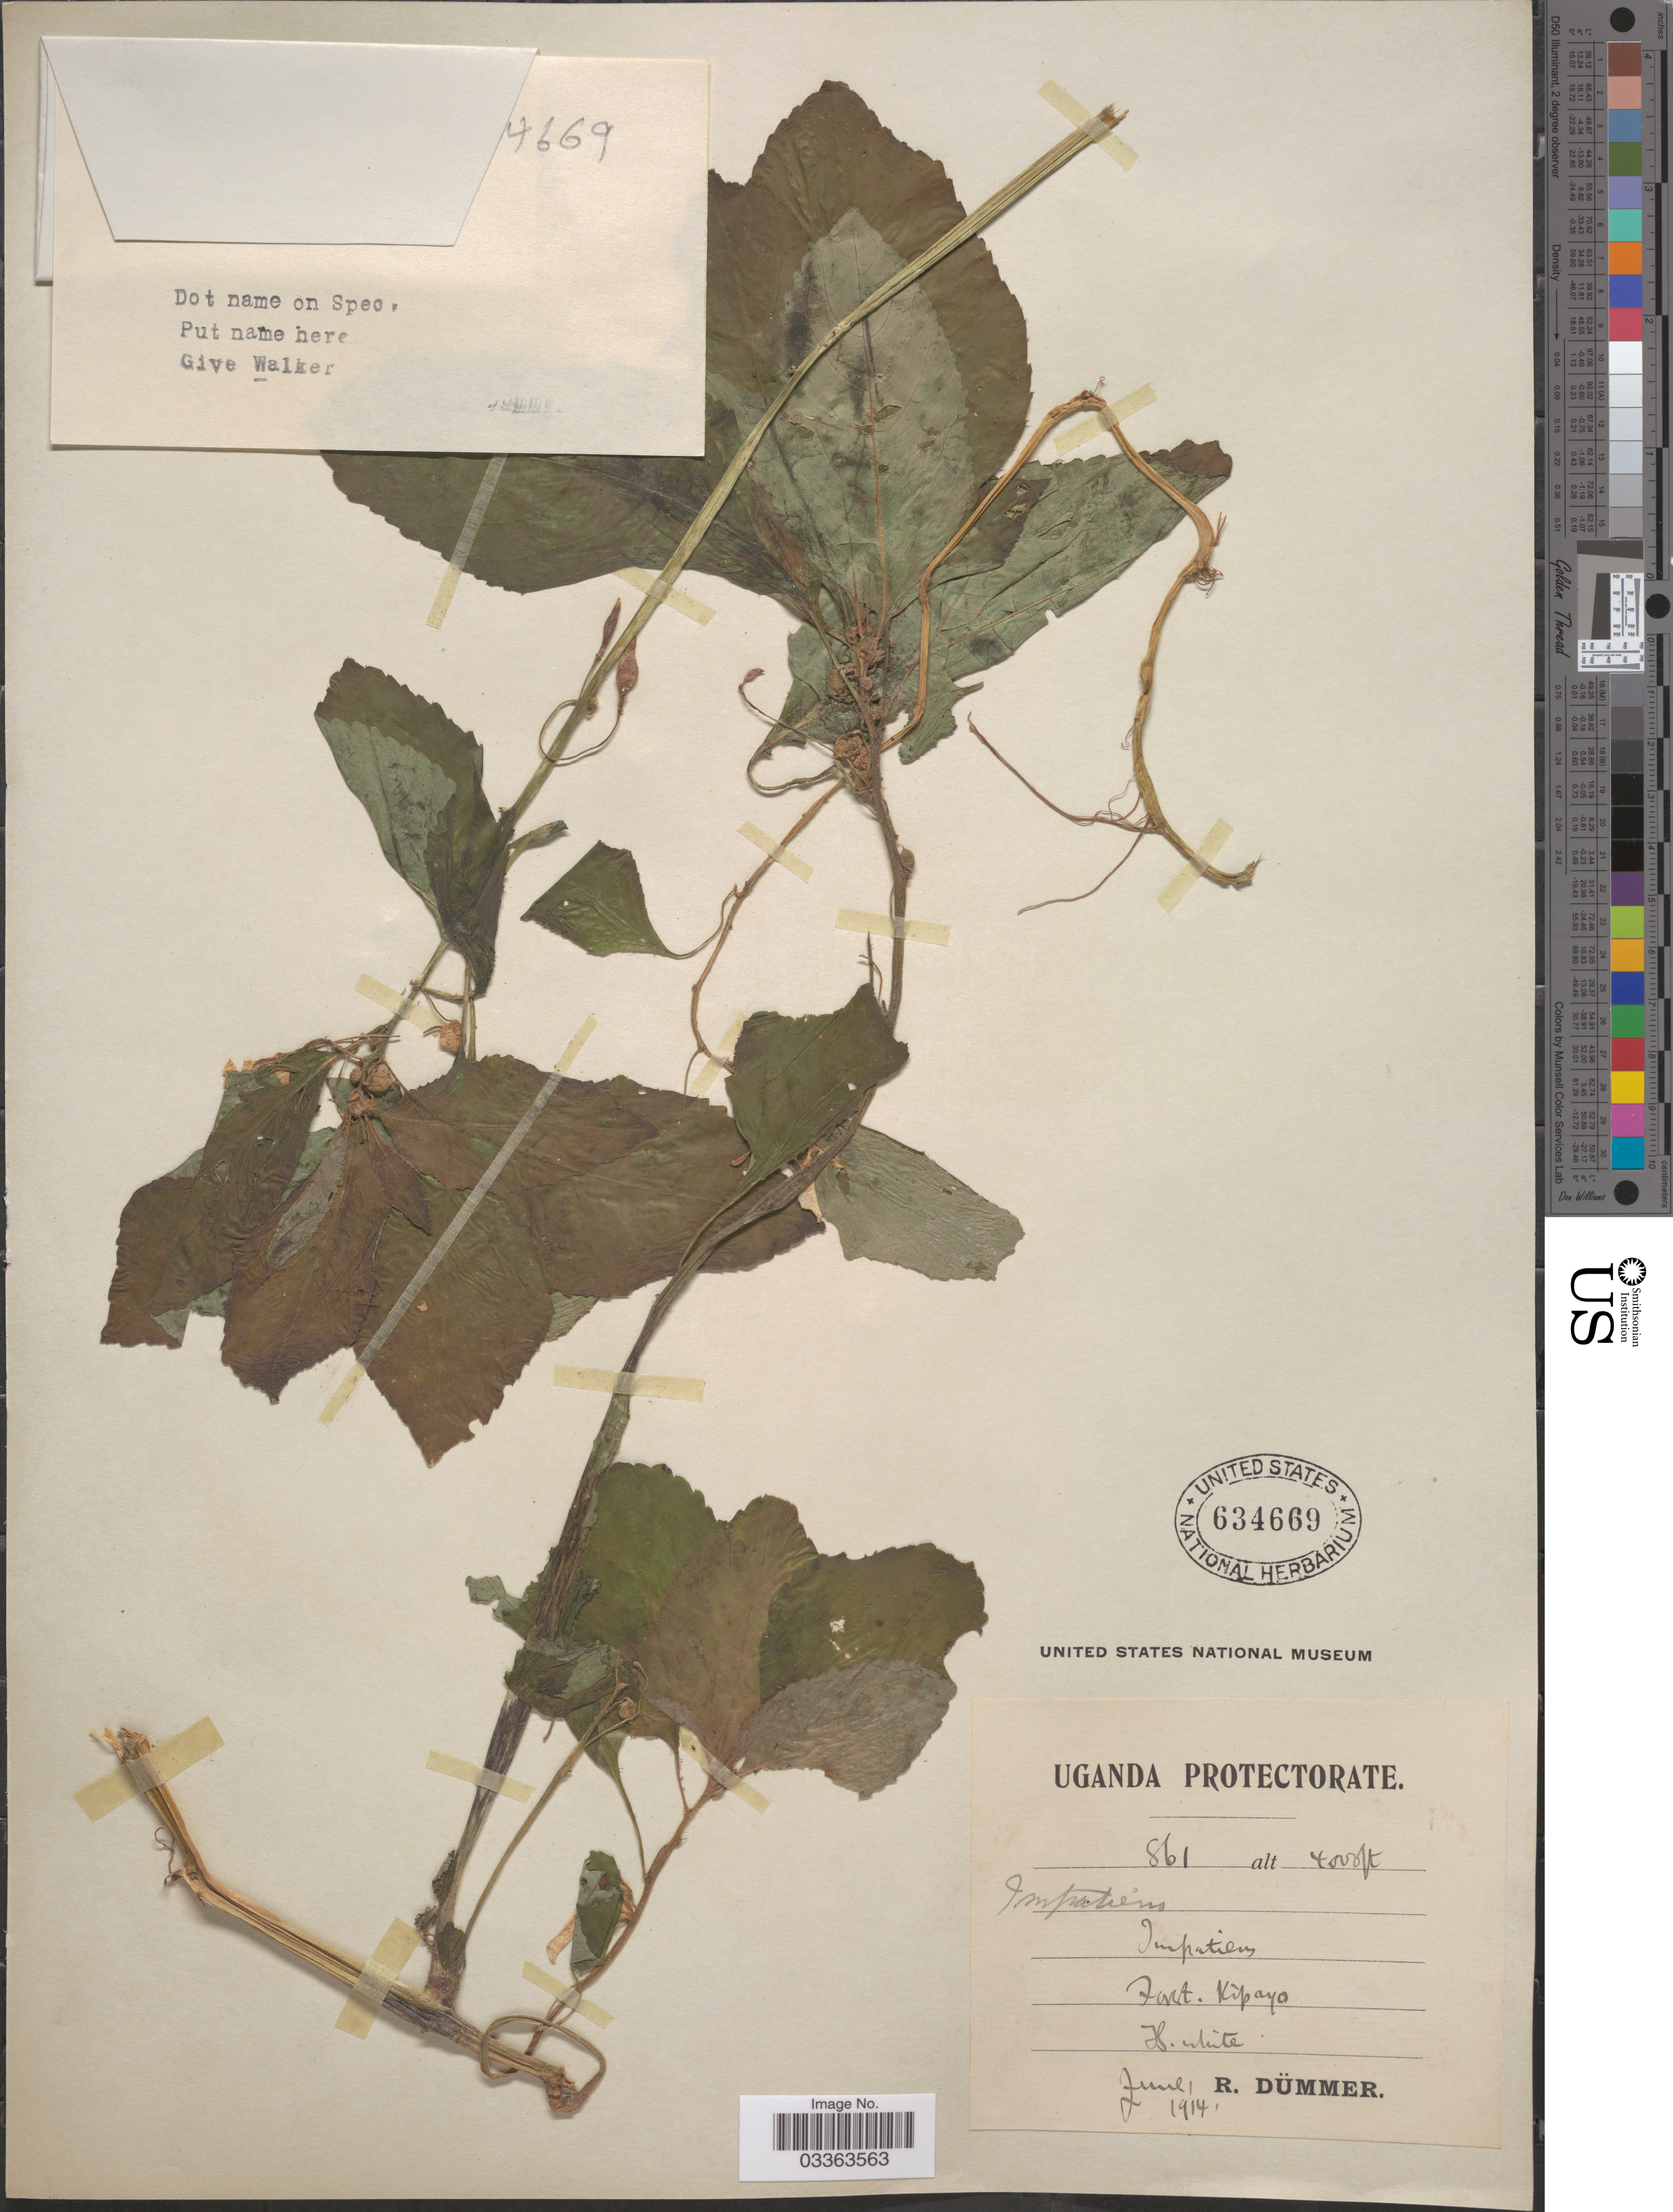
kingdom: Plantae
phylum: Tracheophyta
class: Magnoliopsida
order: Ericales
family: Balsaminaceae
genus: Impatiens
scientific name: Impatiens sp.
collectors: R. A. Dümmer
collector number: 861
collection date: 1914-06-01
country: Uganda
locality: Uganda Protectorate, Forest Kipayo.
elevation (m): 1219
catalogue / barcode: US 634669